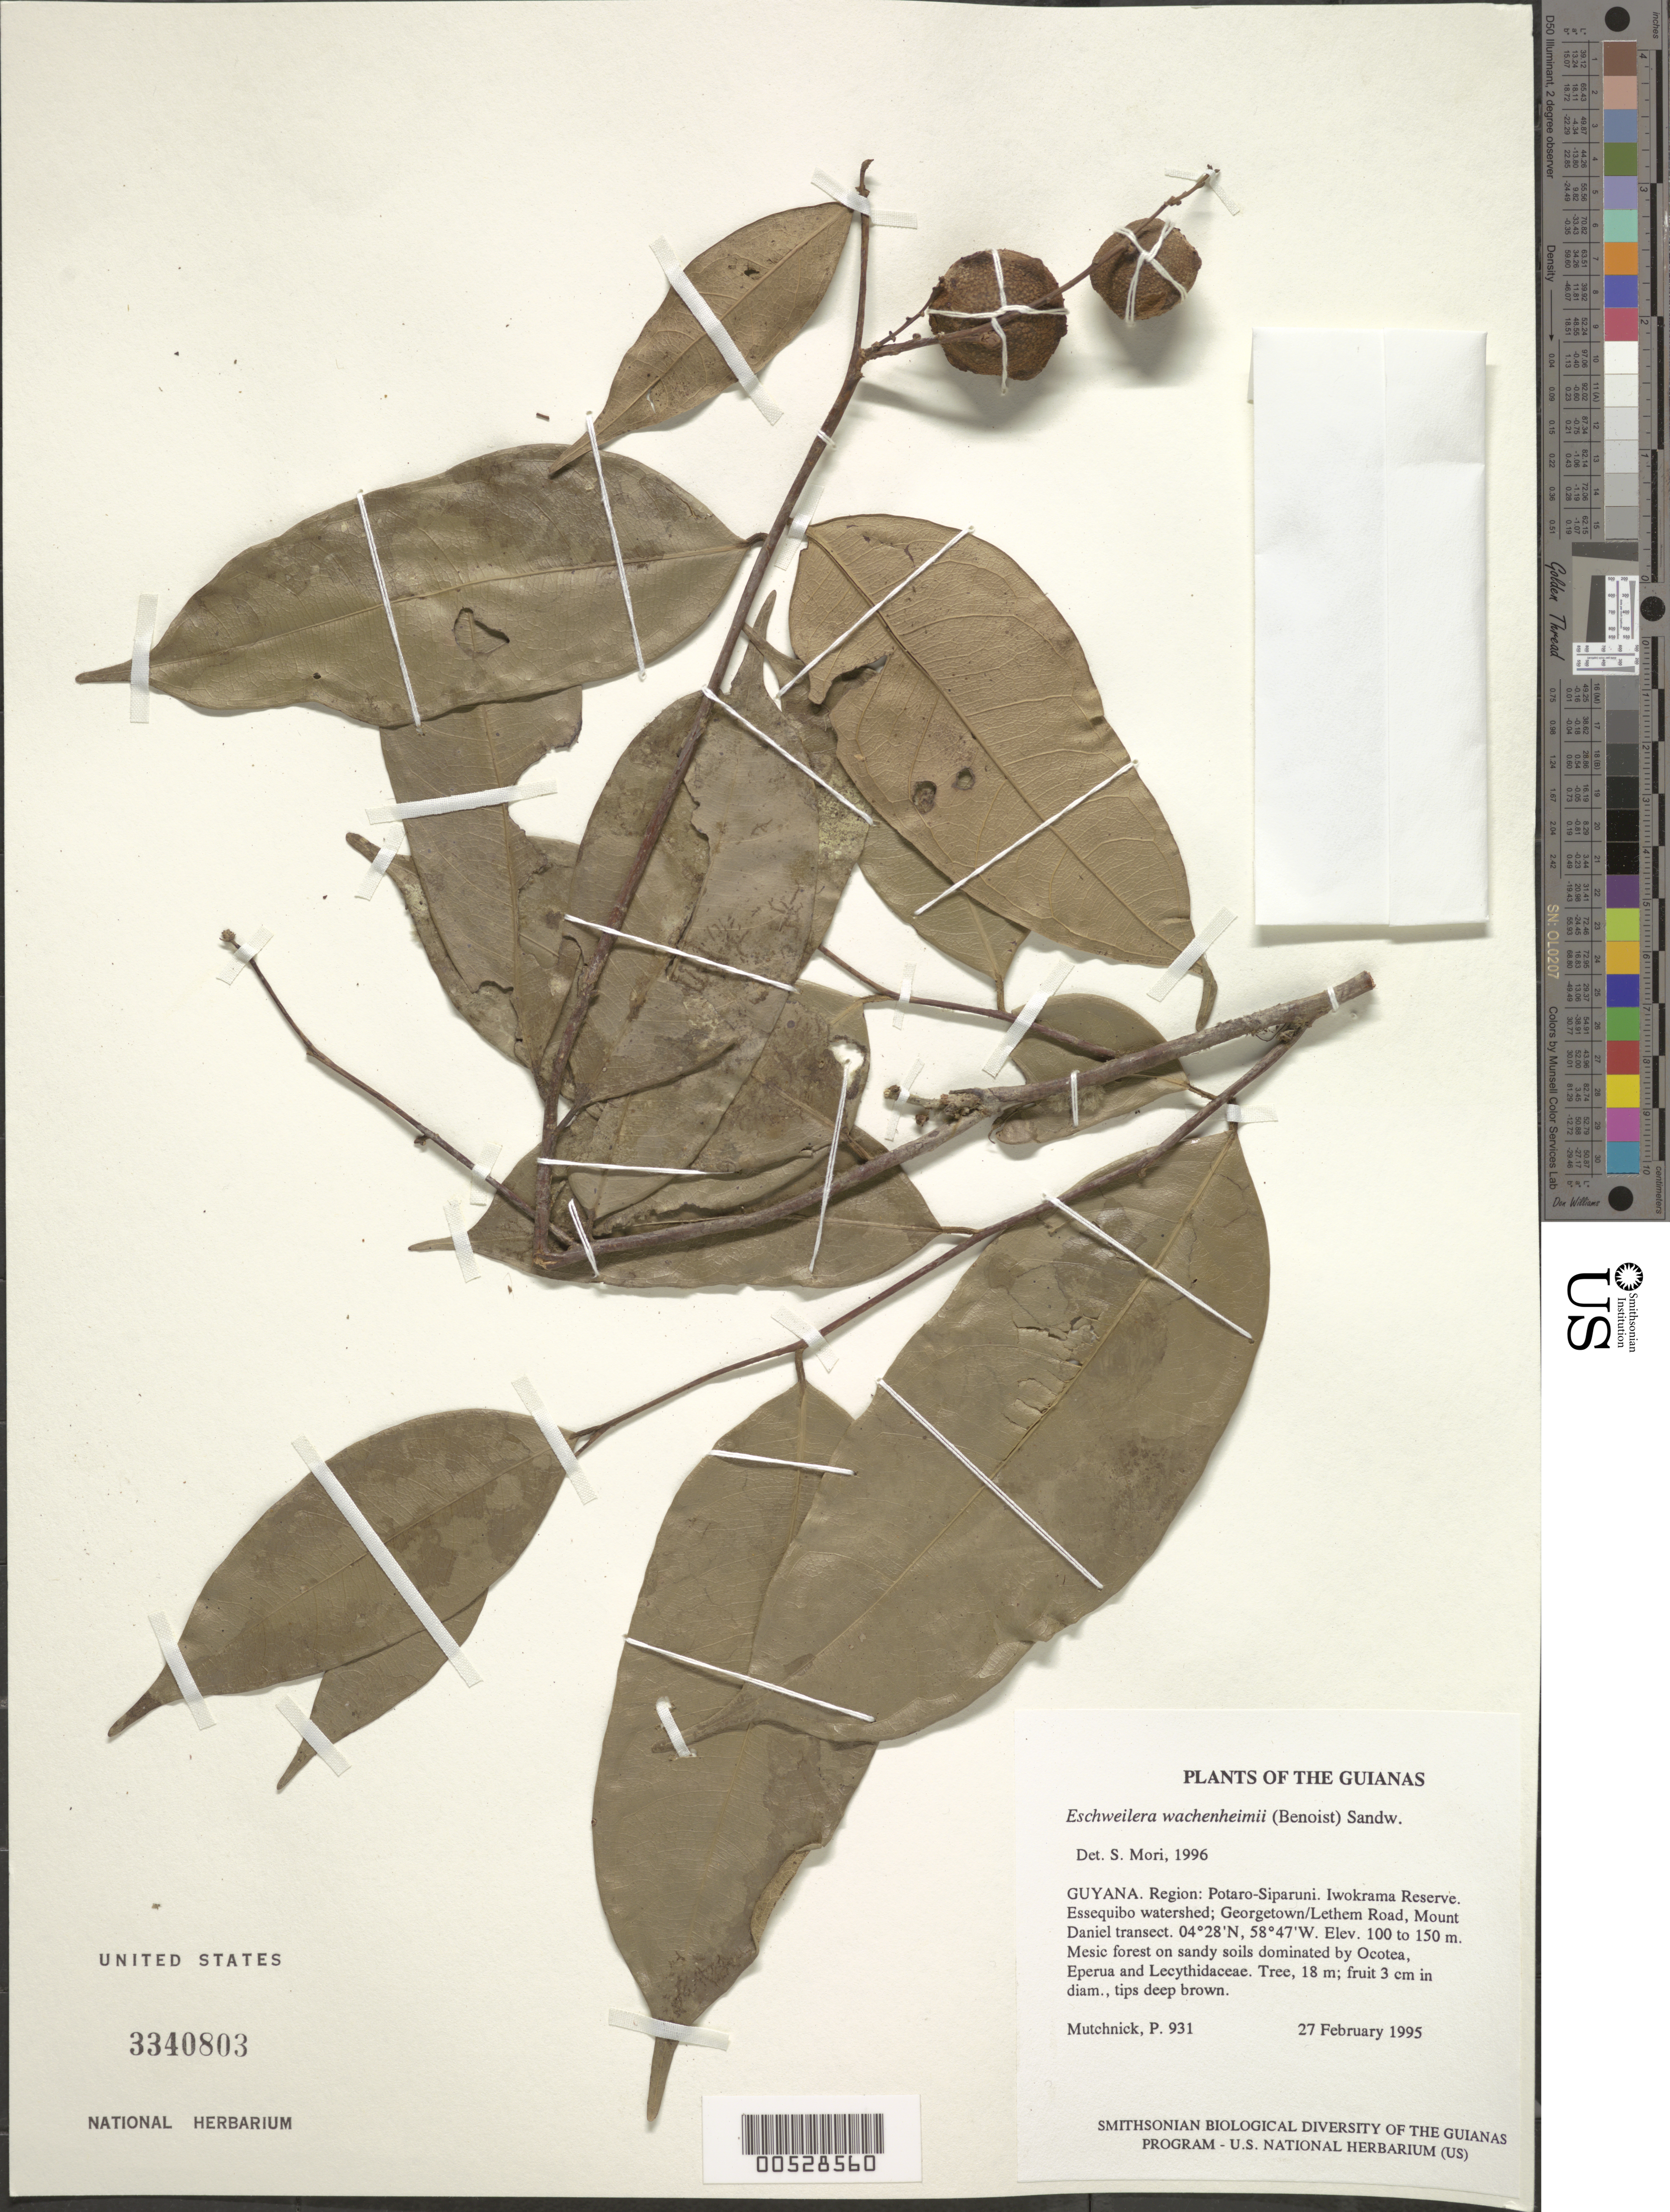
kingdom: Plantae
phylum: Tracheophyta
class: Magnoliopsida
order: Ericales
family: Lecythidaceae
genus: Eschweilera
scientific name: Eschweilera wachenheimii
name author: (Benoist) Sandwith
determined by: Mori, Scott A.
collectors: P. Mutchnick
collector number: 931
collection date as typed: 27 February 1995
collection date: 1995-02-27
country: Guyana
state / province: Potaro-Siparuni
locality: Iwokrama Reserve. Essequibo watershed; Georgetown/Lethem Road, Mount Daniel transect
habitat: Mesic forest on sandy soils dominated by Ocotea, Eperua and Lecythidaceae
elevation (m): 100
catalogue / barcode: US 3340803